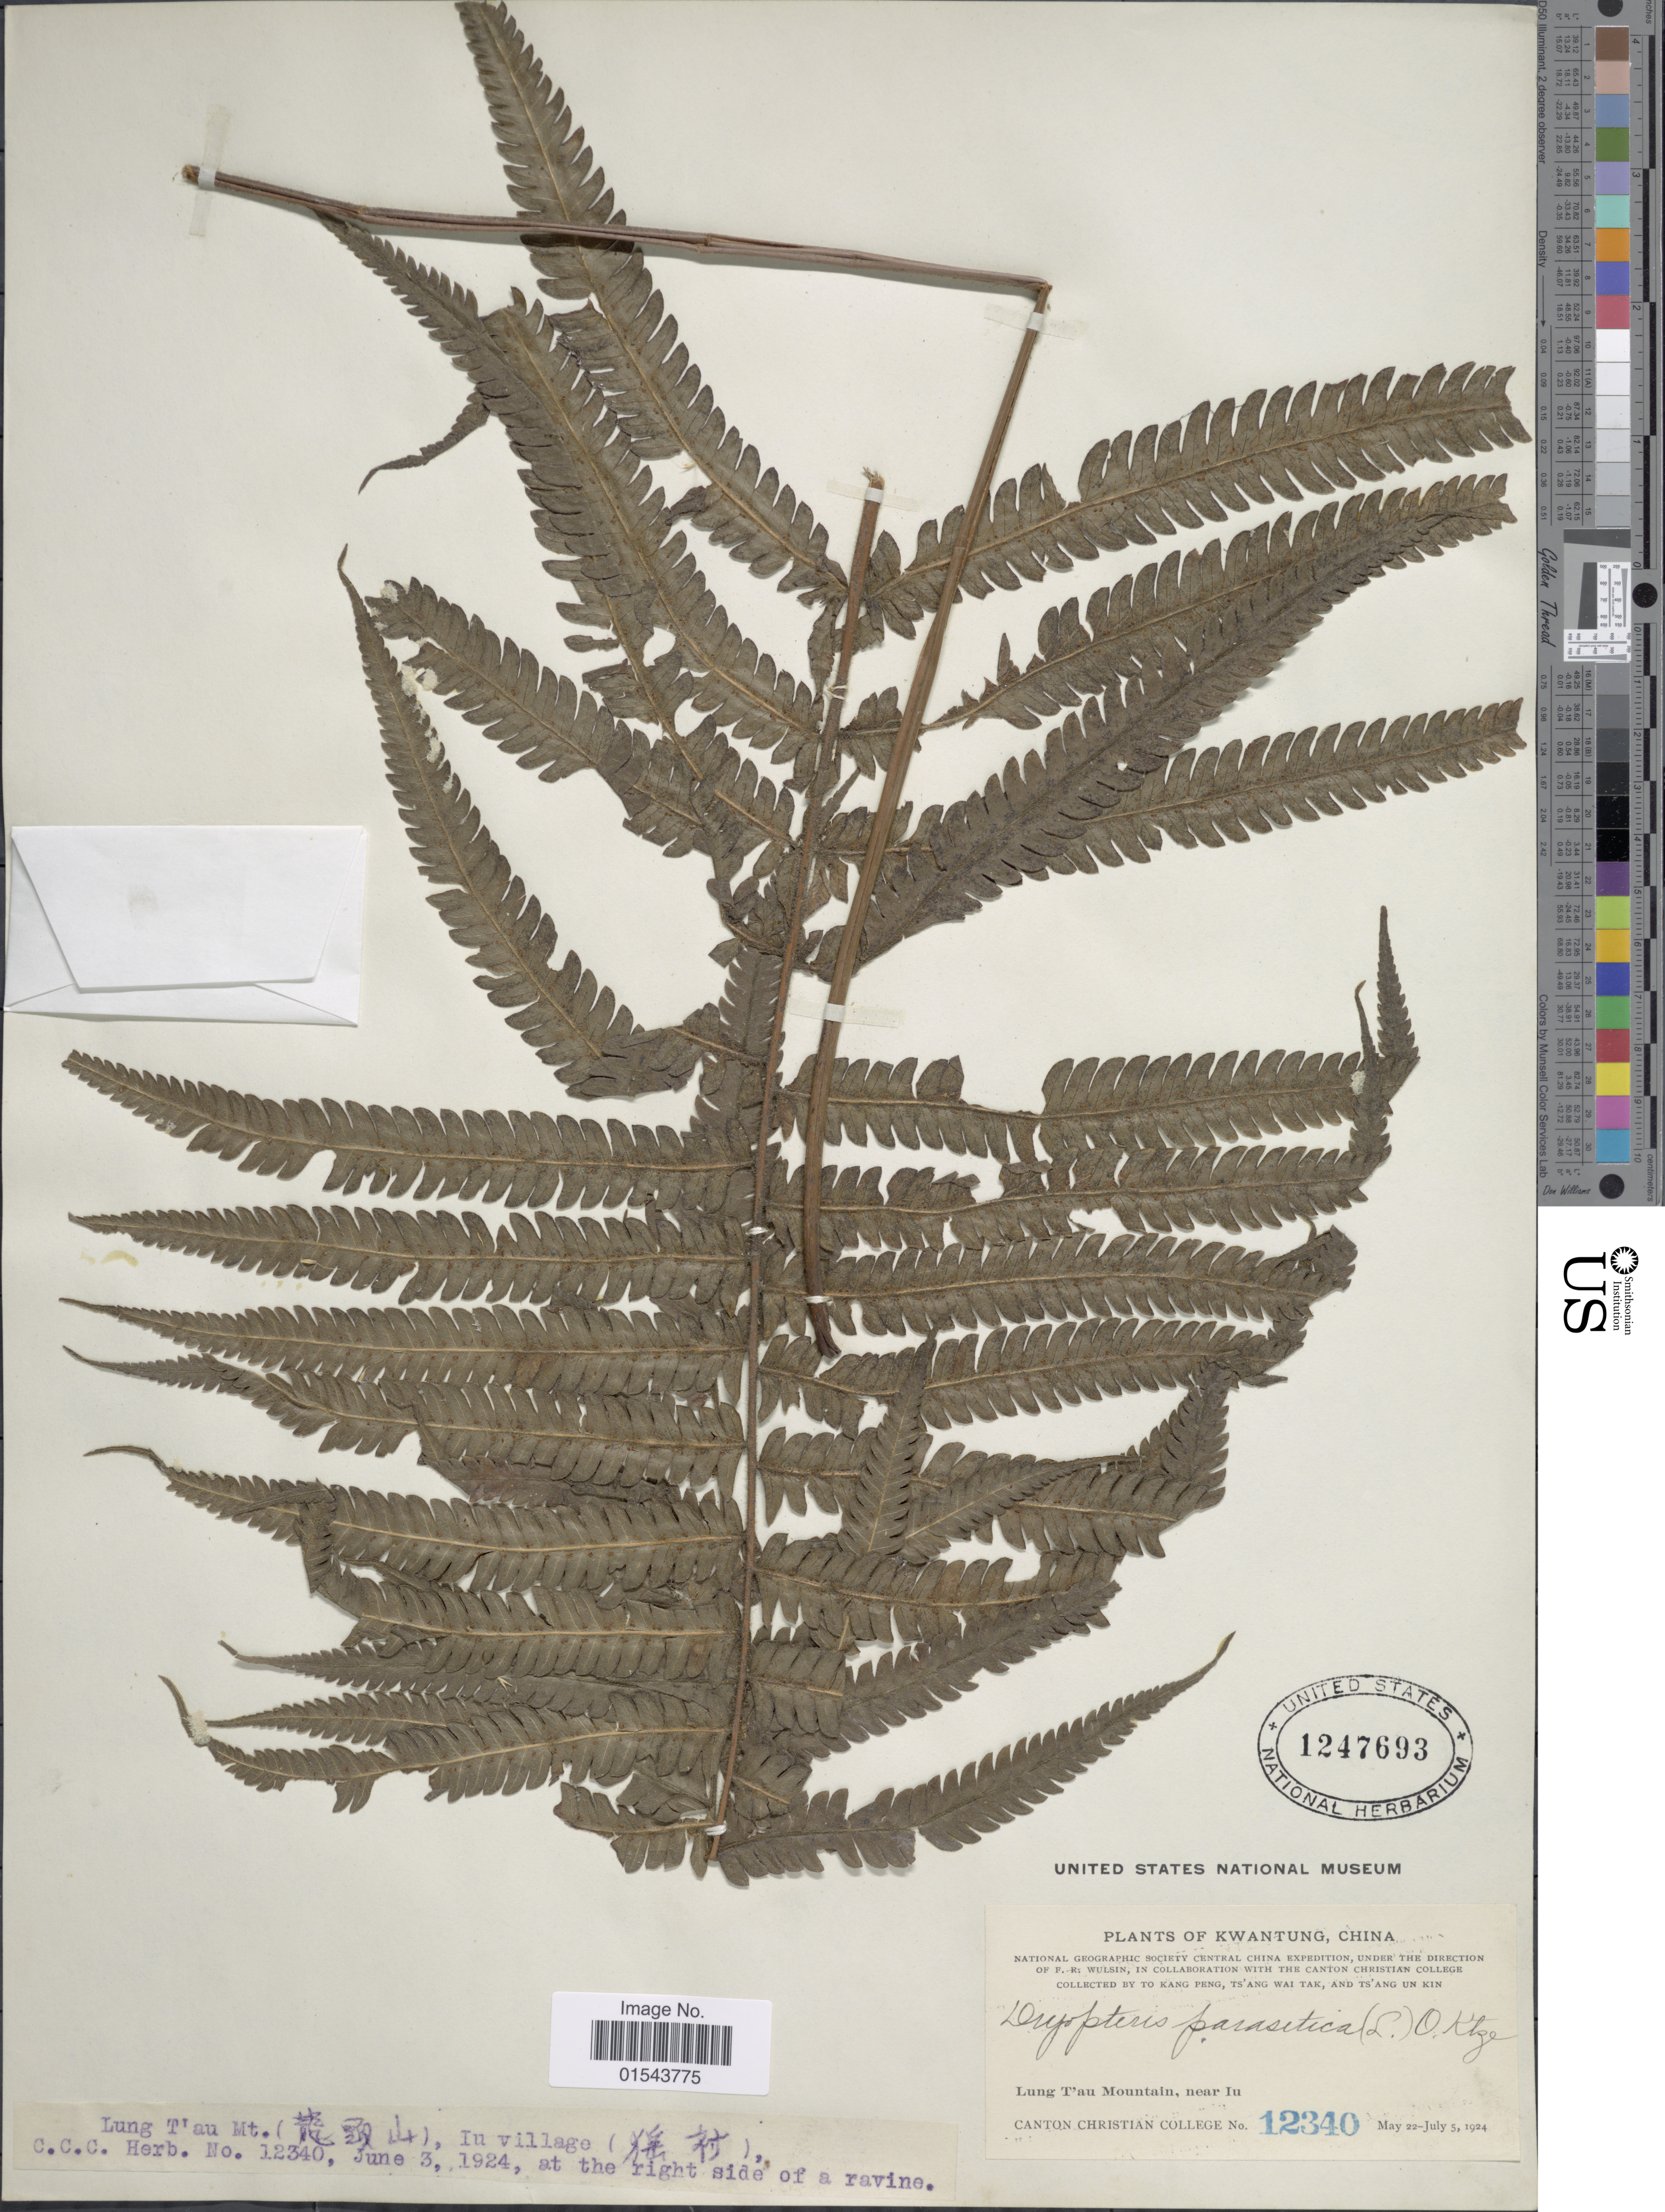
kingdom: Plantae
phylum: Tracheophyta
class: Polypodiopsida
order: Polypodiales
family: Thelypteridaceae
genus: Christella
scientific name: Christella parasitica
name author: (L.) H. Lév.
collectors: Canton Christian College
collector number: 12340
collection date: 1924-05-22/1924-07-05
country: China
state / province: Guangdong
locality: Lung T'au Mountain, near Iu Village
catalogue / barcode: US 1247693